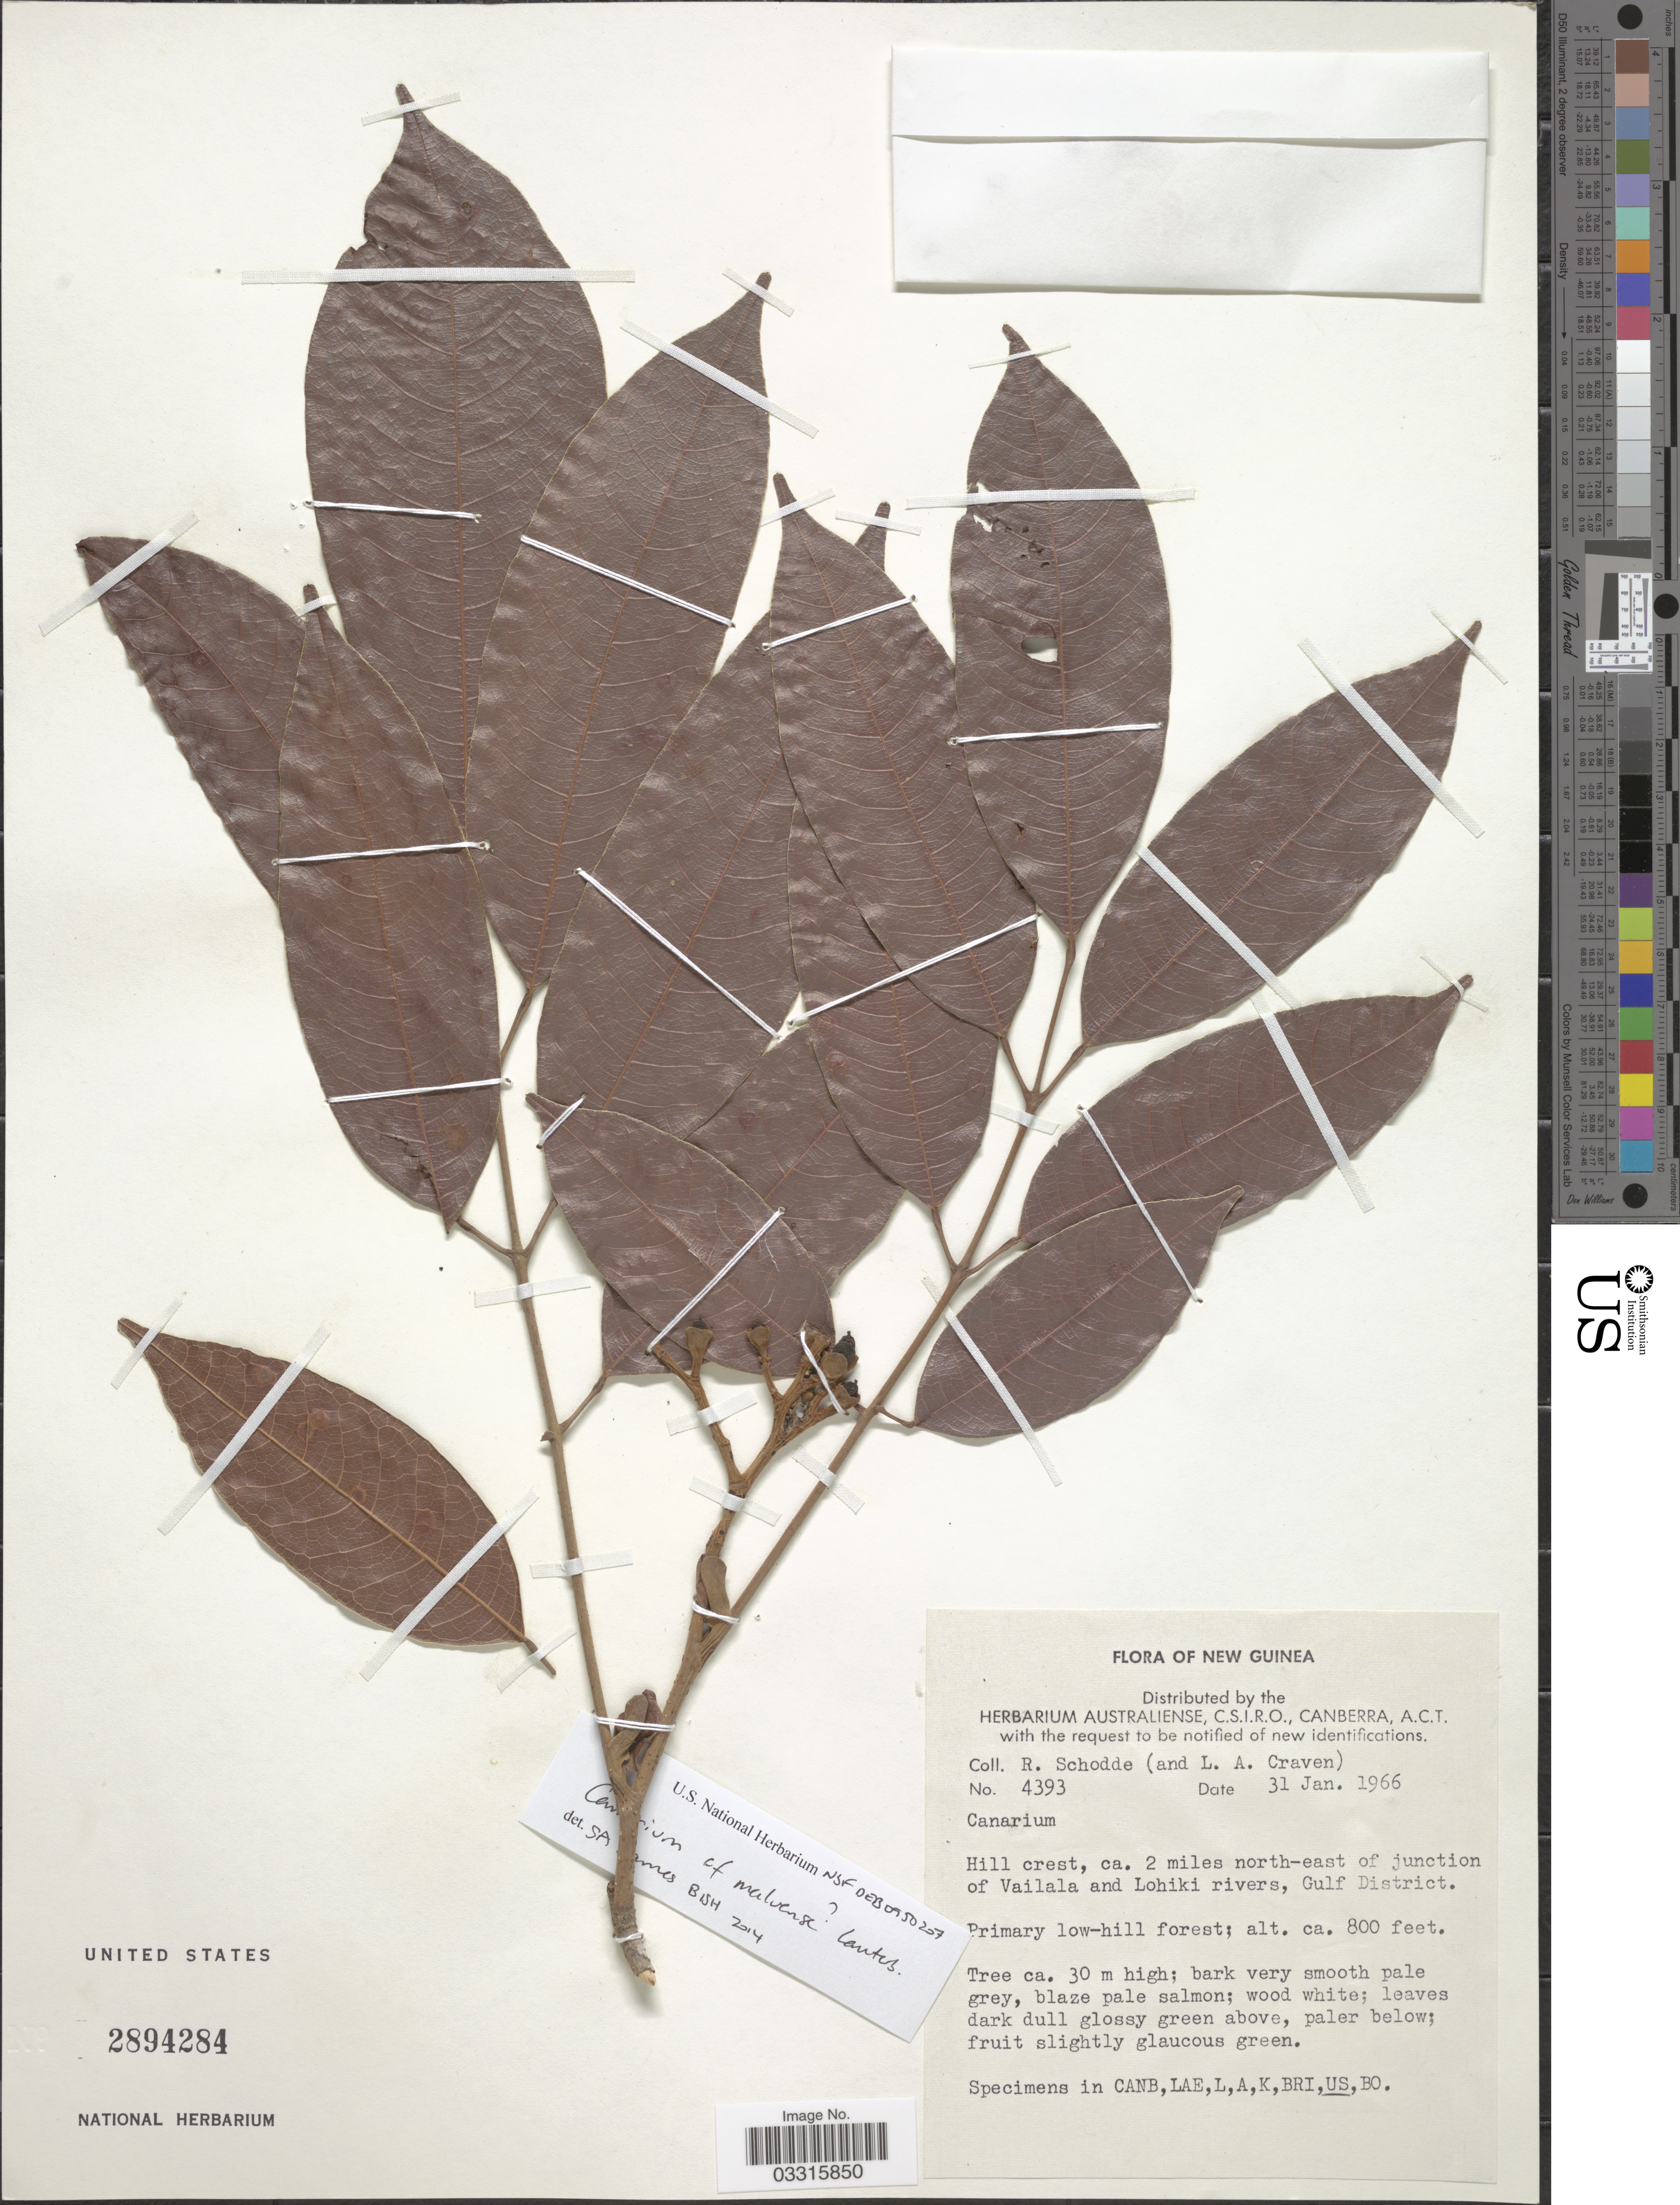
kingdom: Plantae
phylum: Tracheophyta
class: Magnoliopsida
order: Sapindales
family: Burseraceae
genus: Canarium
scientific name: Canarium sp.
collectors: R. Schodde & L. A. Craven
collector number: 4393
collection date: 1966-01-31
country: Papua New Guinea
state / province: Gulf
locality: New Guinea. Hill crest, ca. 2 miles north-east of junction of Vailala and Lohiki rivers, Gulf District.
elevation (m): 244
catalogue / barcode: US 2894284